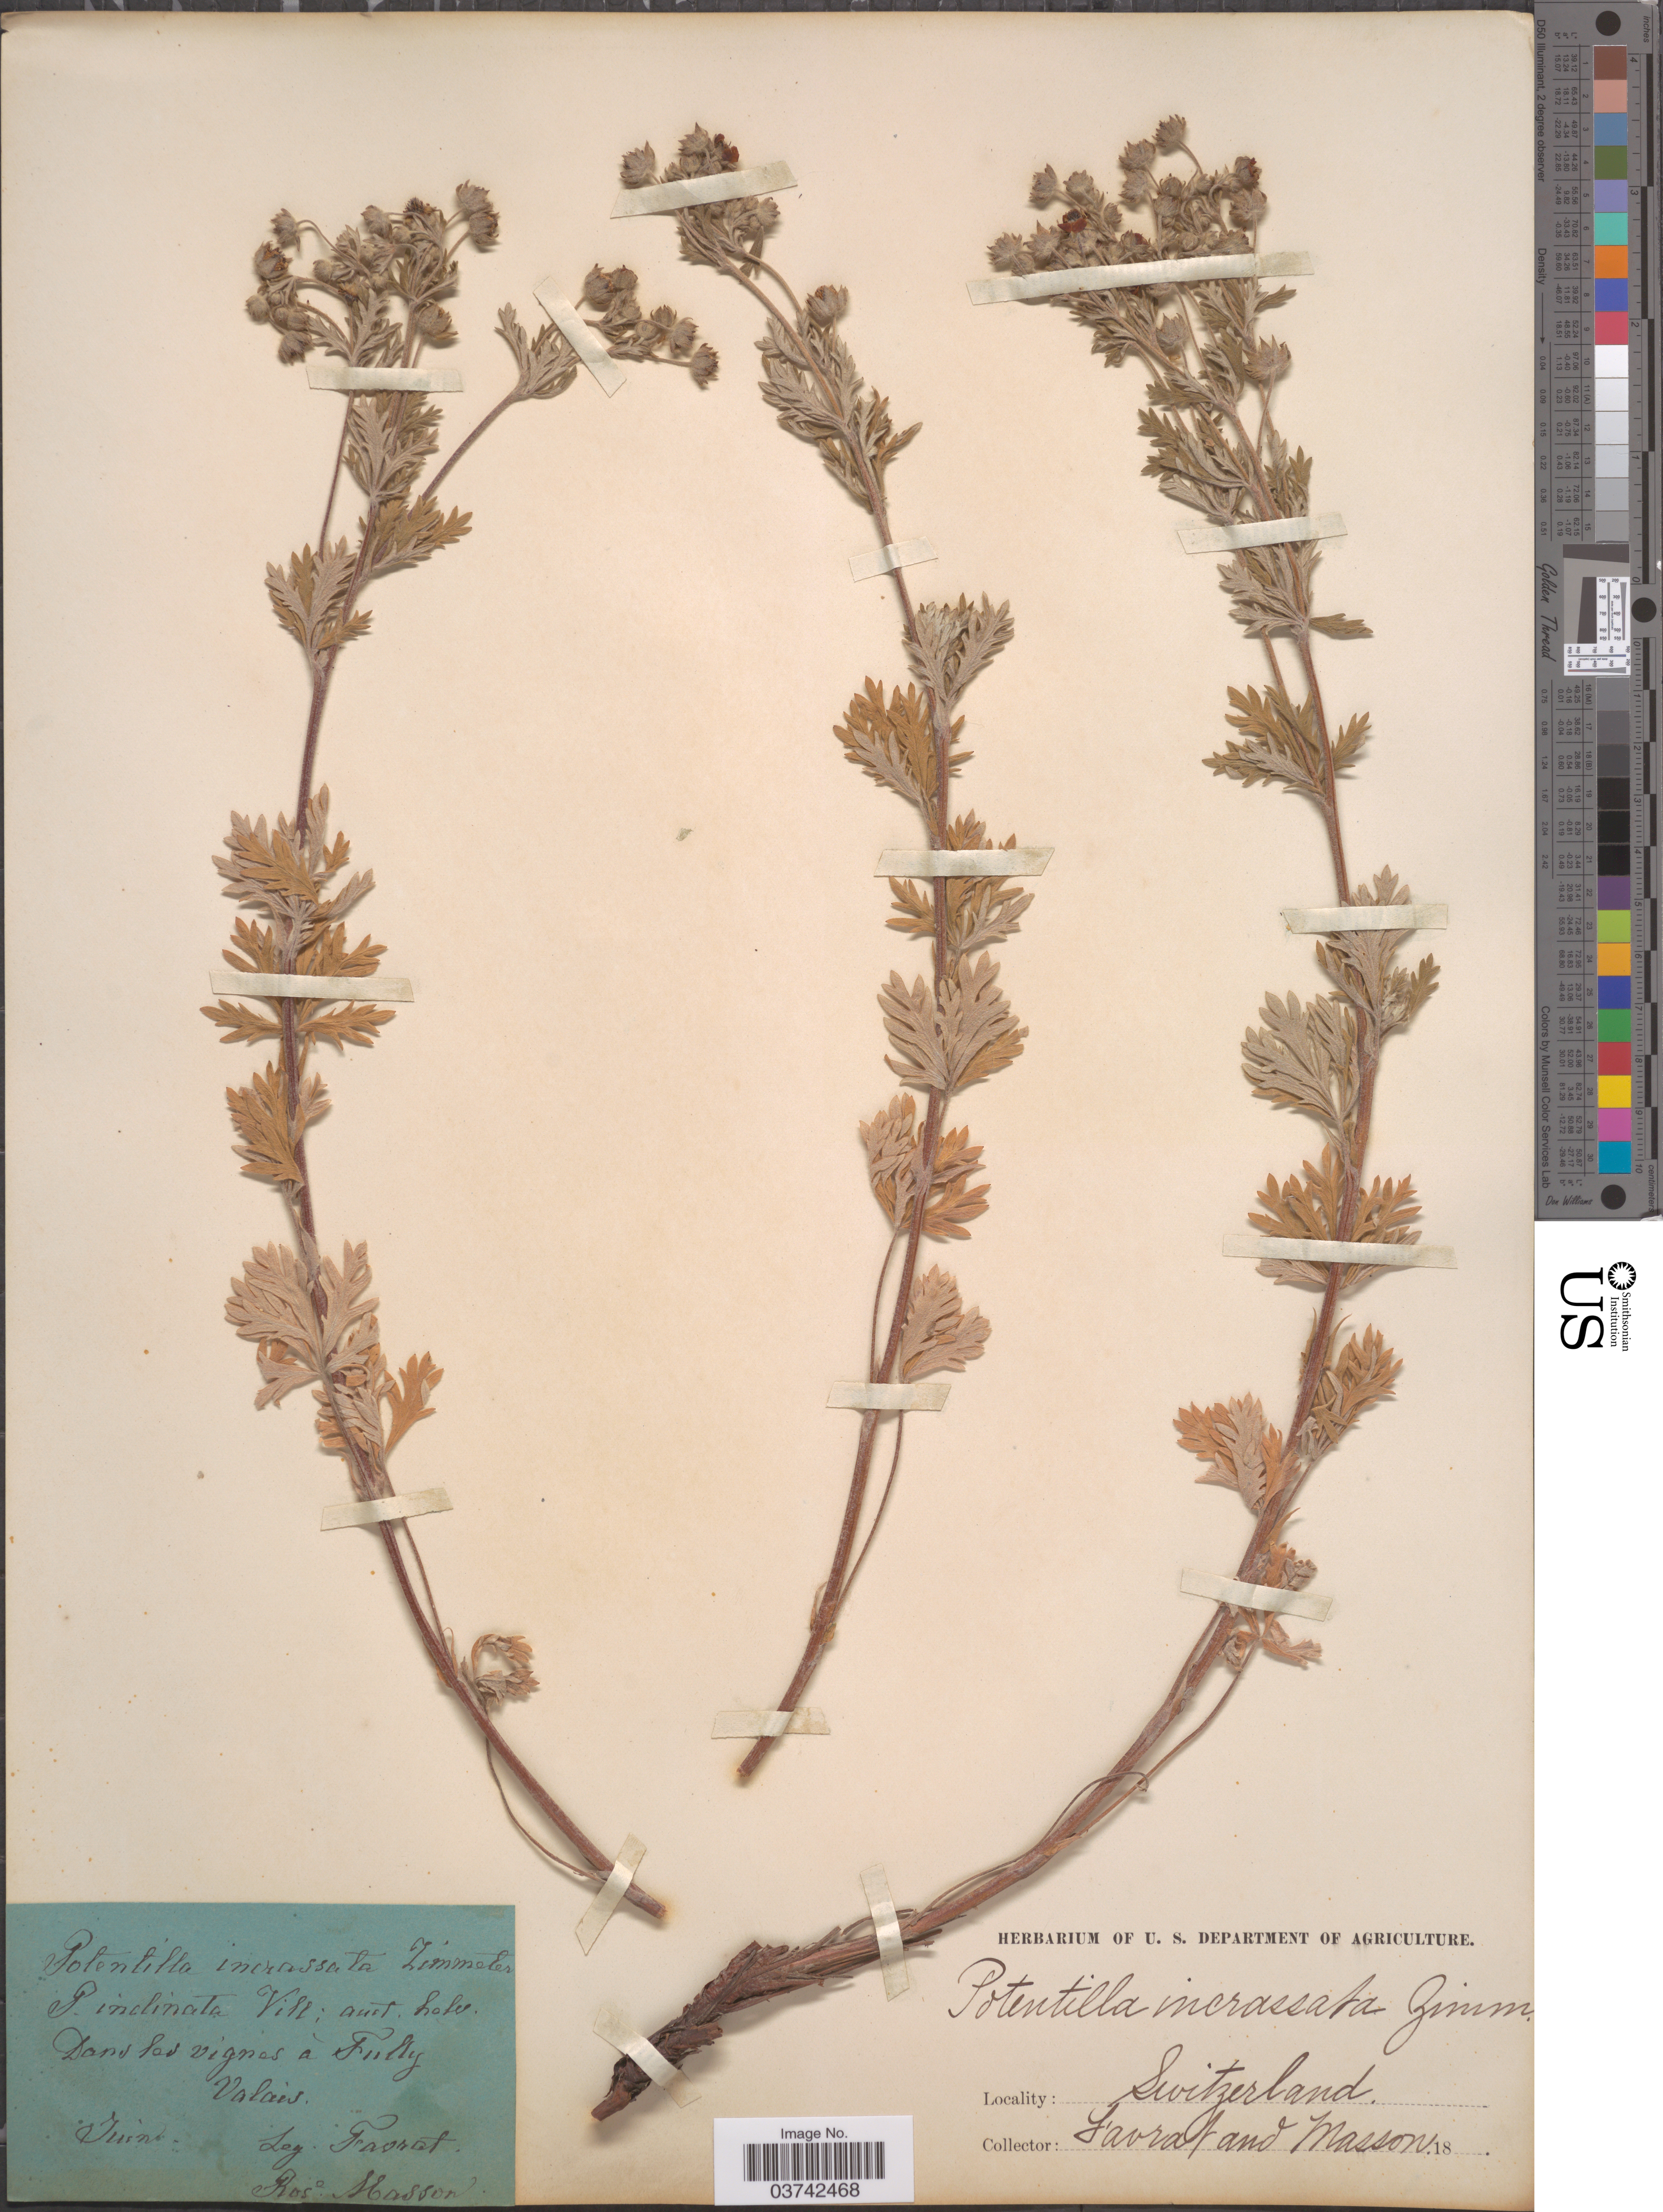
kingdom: Plantae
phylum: Tracheophyta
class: Magnoliopsida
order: Rosales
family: Rosaceae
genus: Potentilla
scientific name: Potentilla incrassata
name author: Zimmeter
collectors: L. Favrat & R. Masson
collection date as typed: Juin 18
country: Switzerland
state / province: Valais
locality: Dans les vignes à Fully.